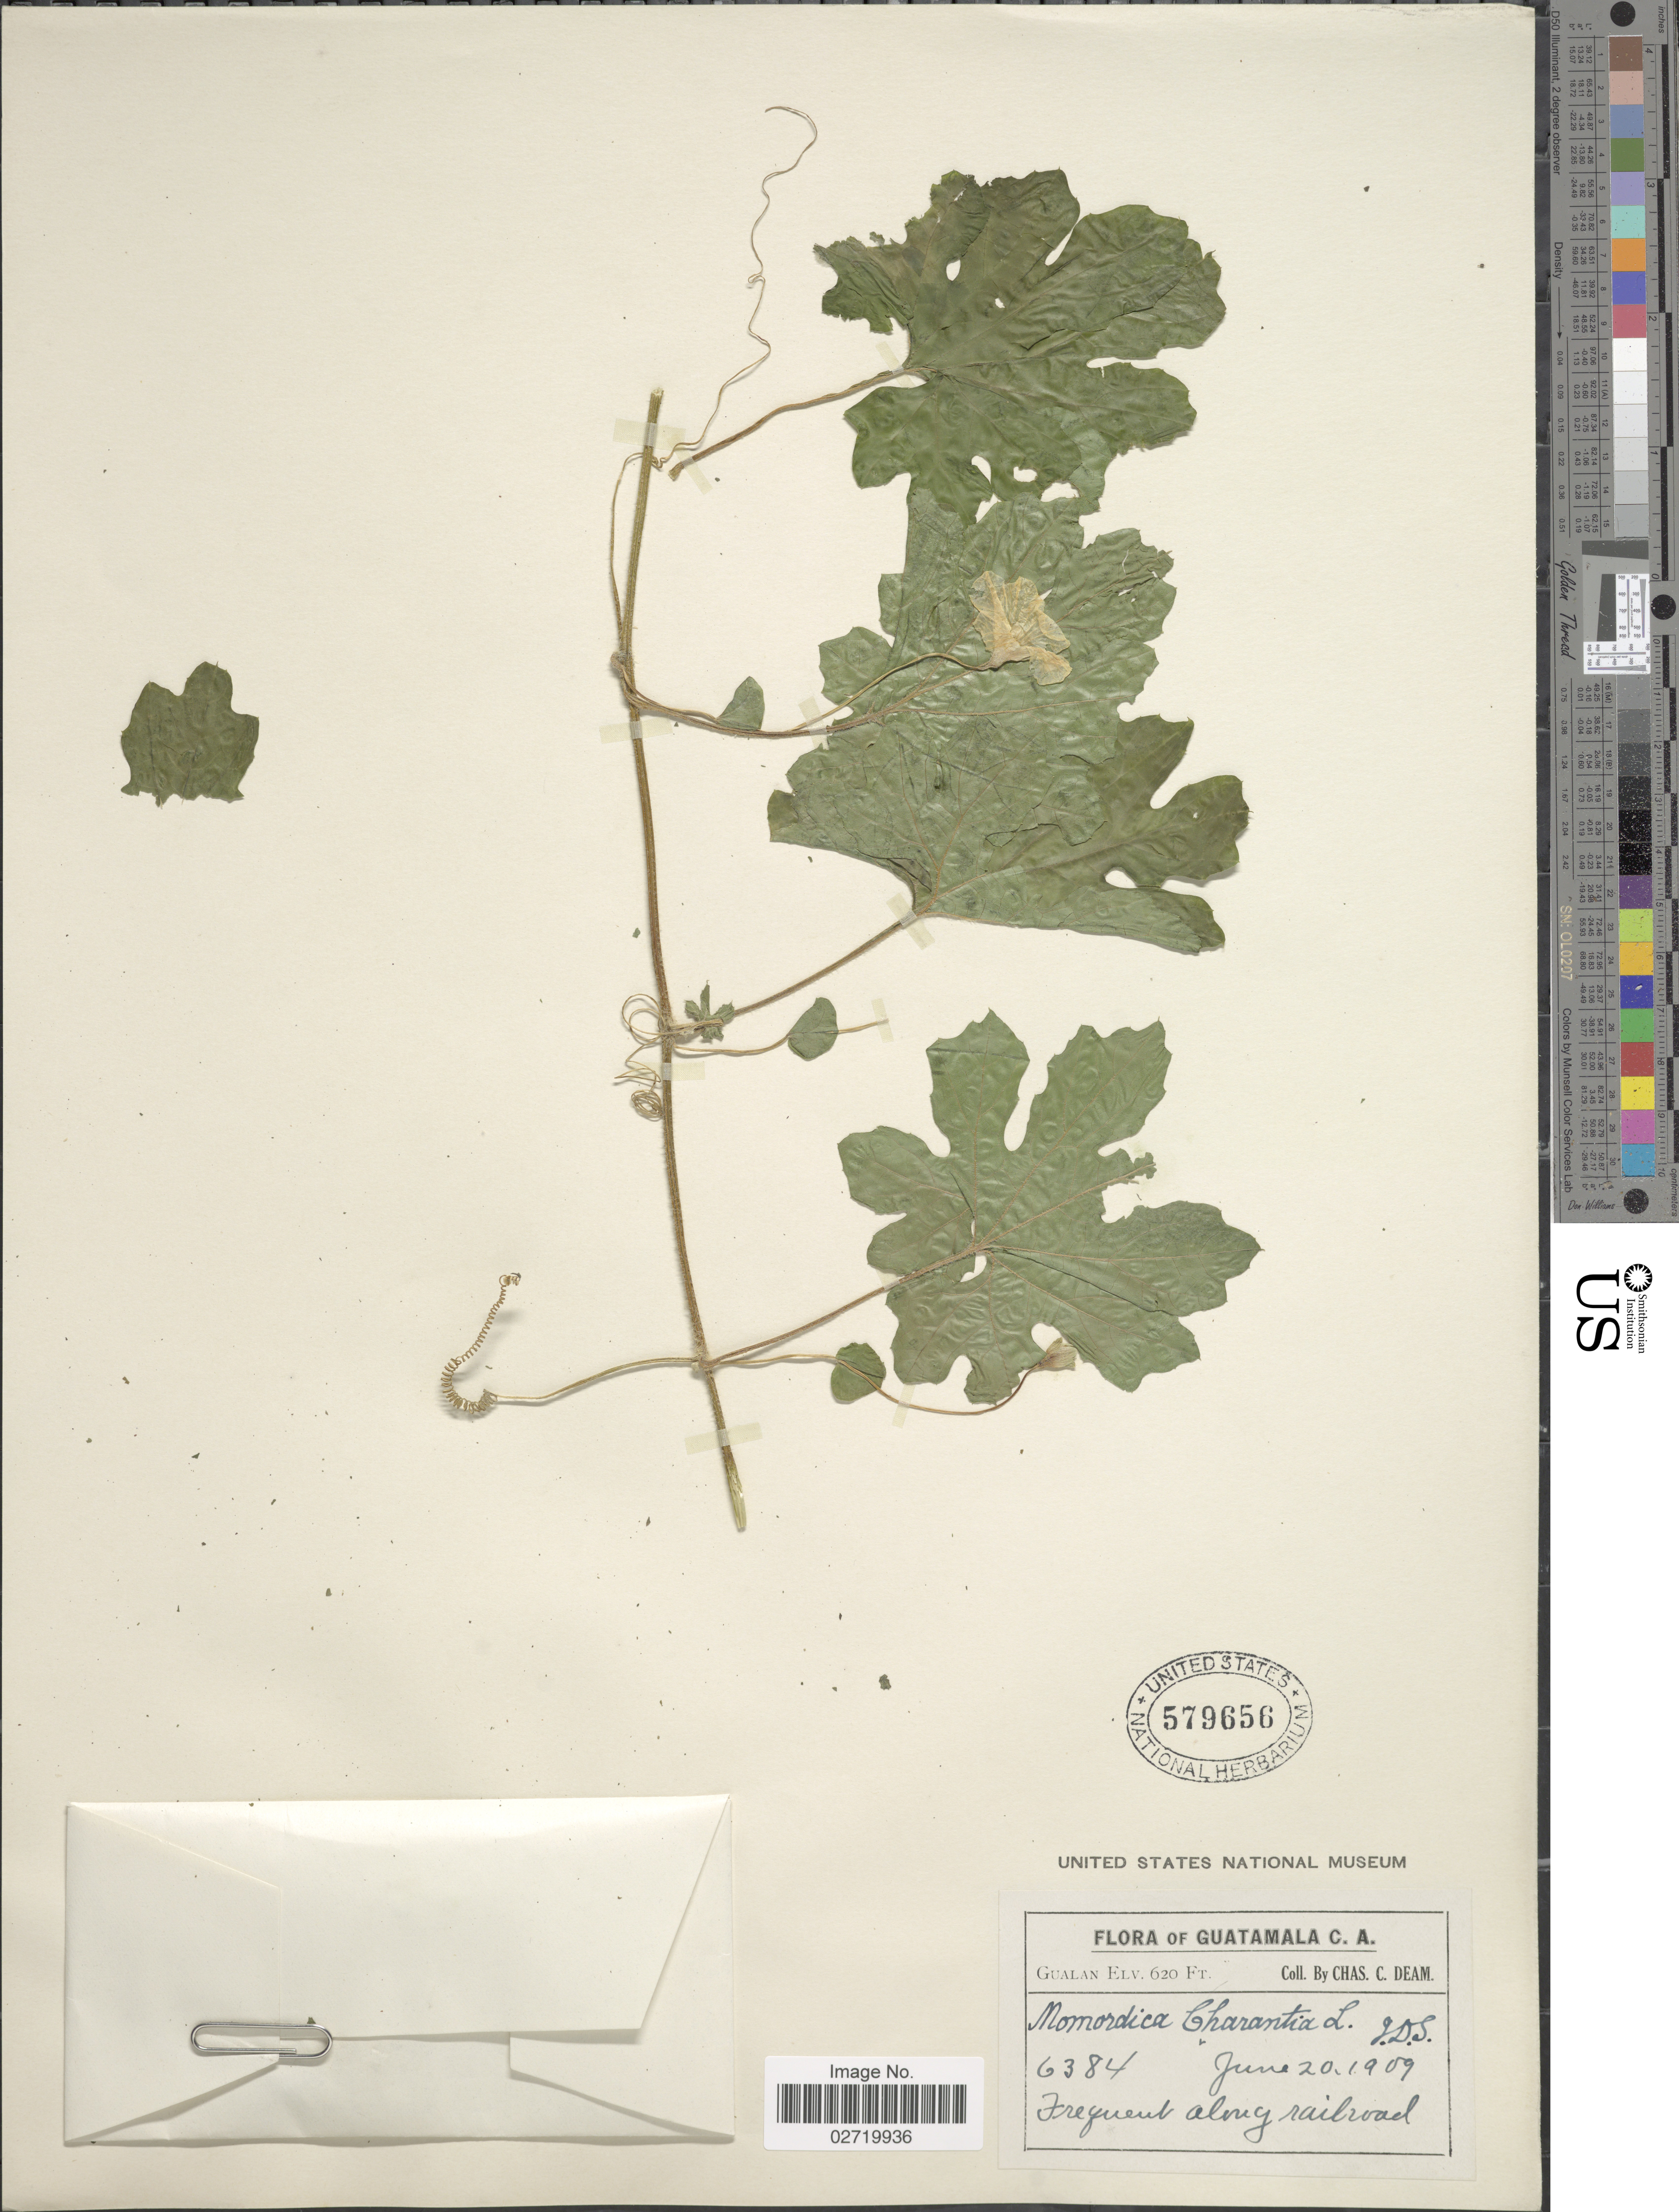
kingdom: Plantae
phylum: Tracheophyta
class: Magnoliopsida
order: Cucurbitales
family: Cucurbitaceae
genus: Momordica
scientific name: Momordica charantia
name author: L.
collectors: C. C. Deam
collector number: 6384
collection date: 1909-06-20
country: Guatemala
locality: C.A. Gualan, along railroad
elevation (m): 189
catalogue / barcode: US 579656